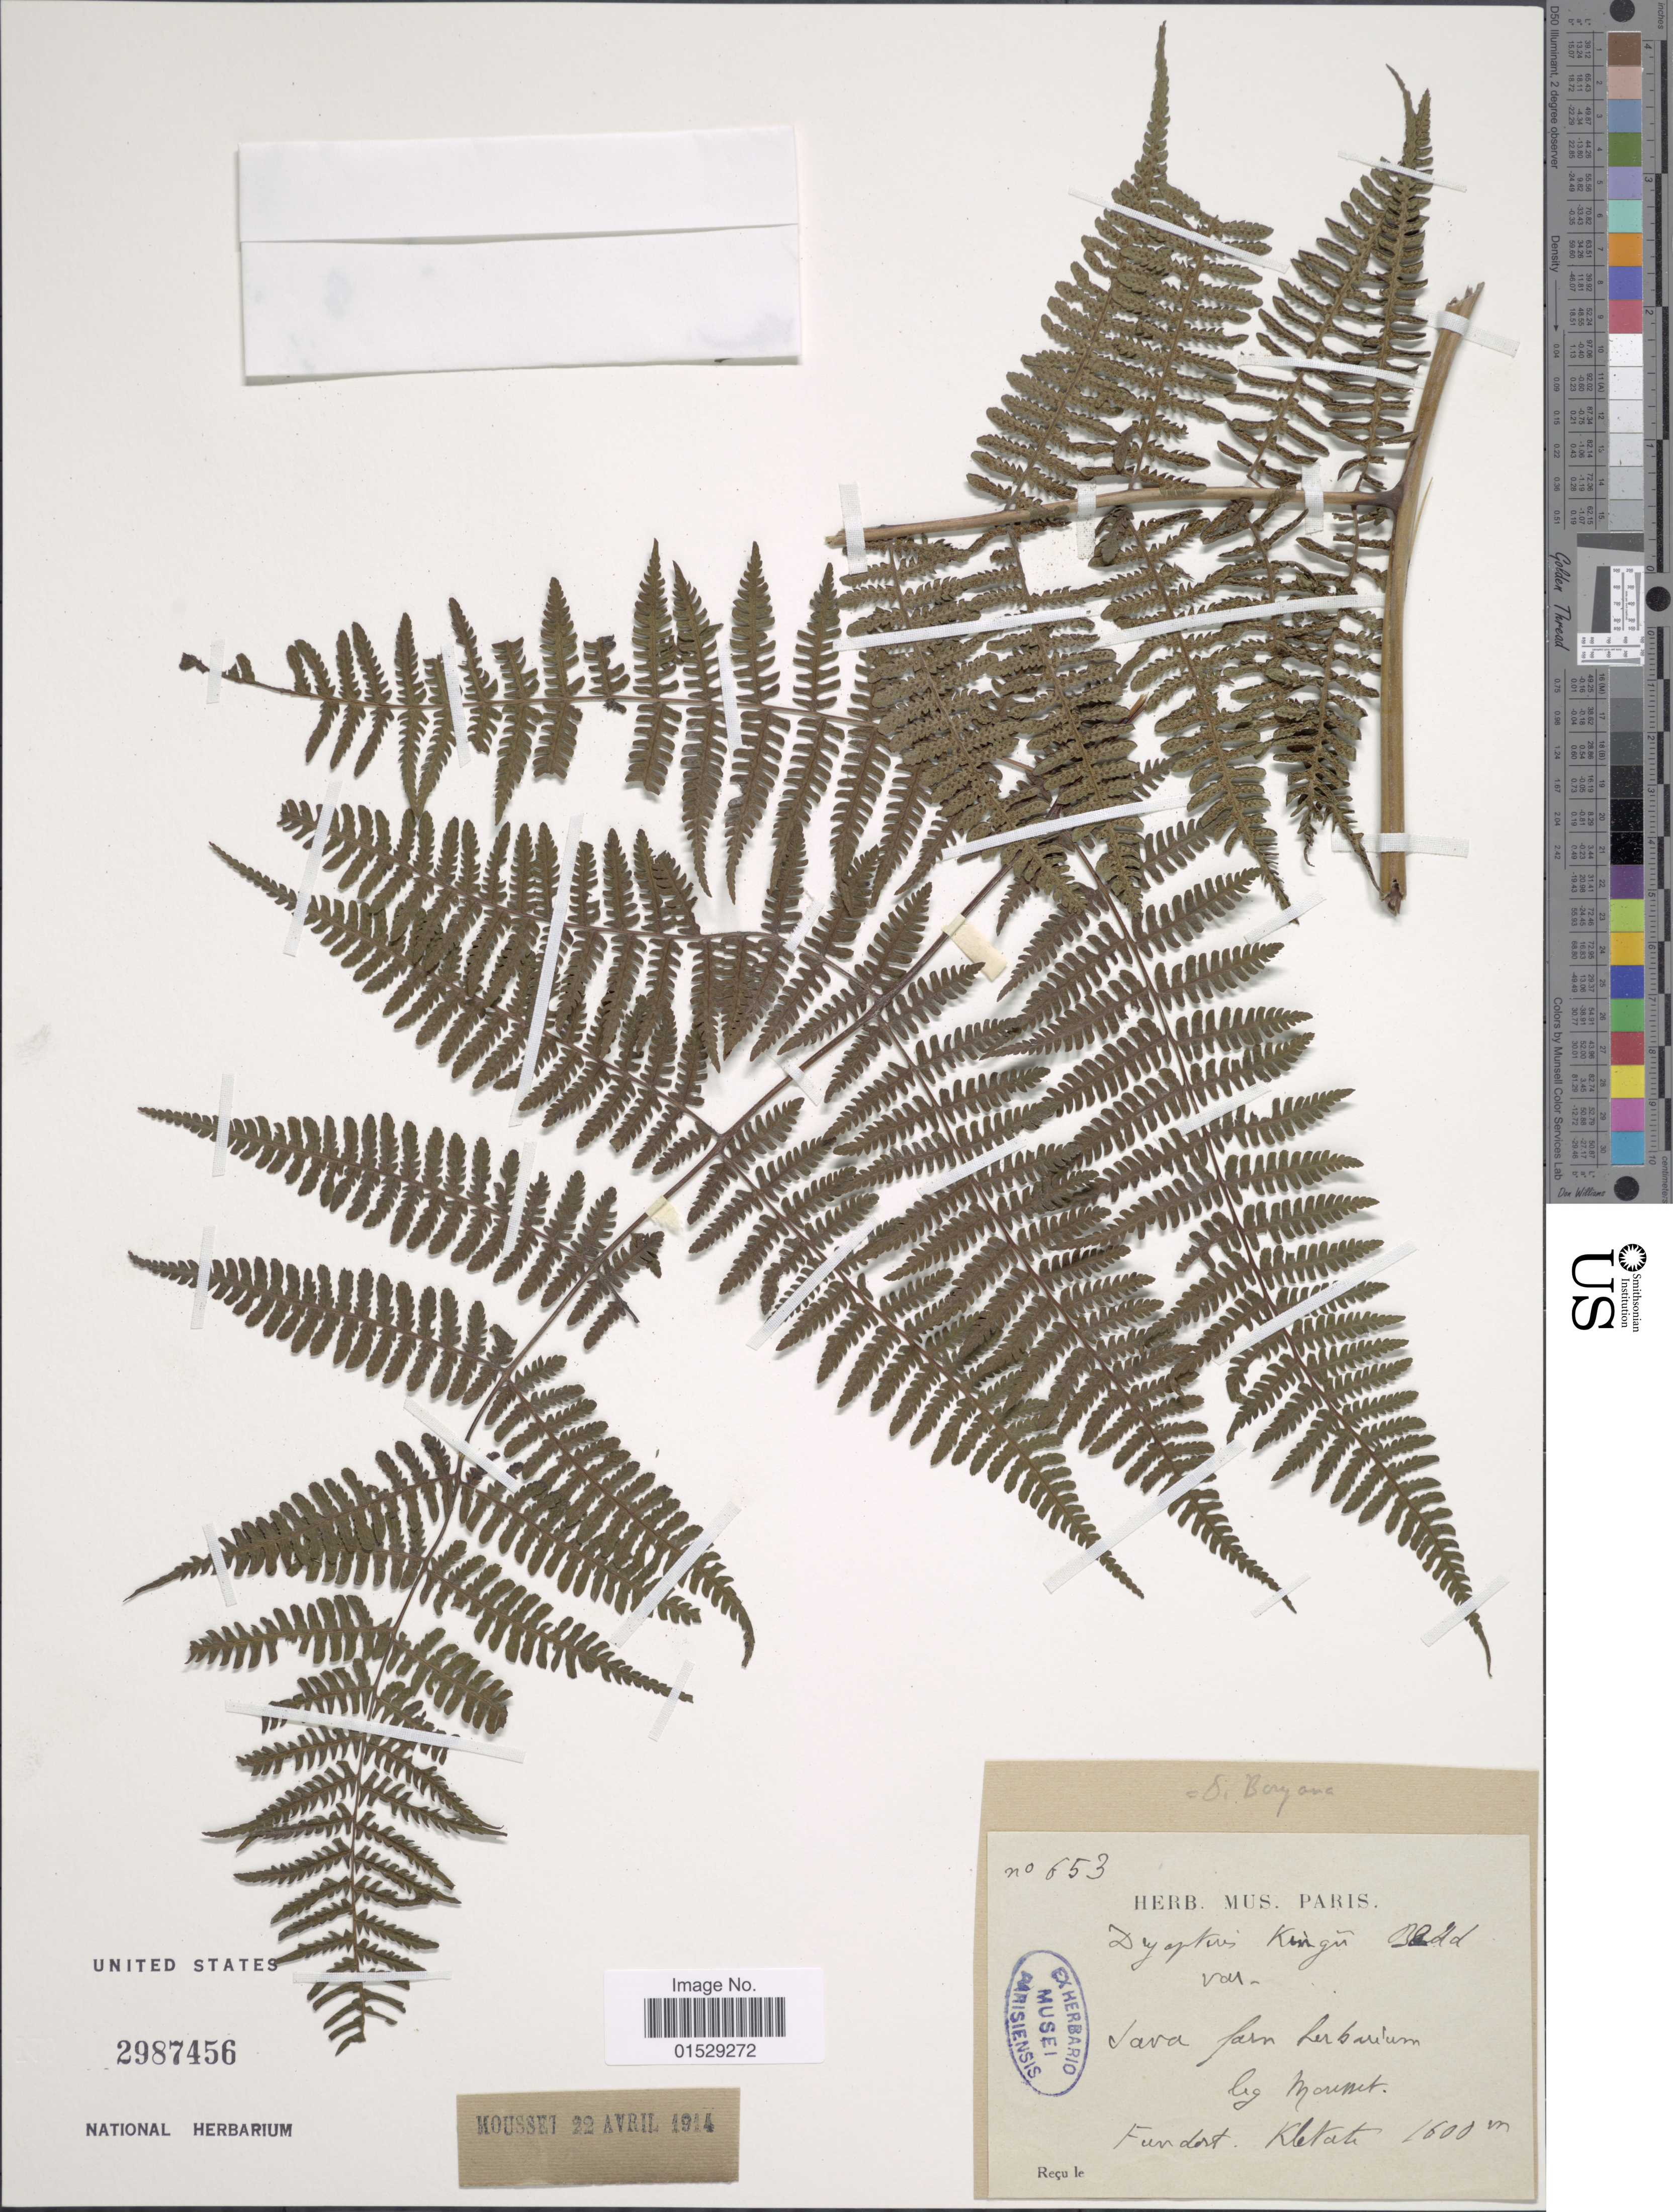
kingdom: Plantae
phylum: Tracheophyta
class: Polypodiopsida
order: Polypodiales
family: Athyriaceae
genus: Deparia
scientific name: Deparia boryana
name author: (Willd.) M. Kato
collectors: Mousset, --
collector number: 653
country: Indonesia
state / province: Java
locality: Fundort. Kletak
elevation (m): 1600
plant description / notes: No precise locality correction needed.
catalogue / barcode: US 2987456